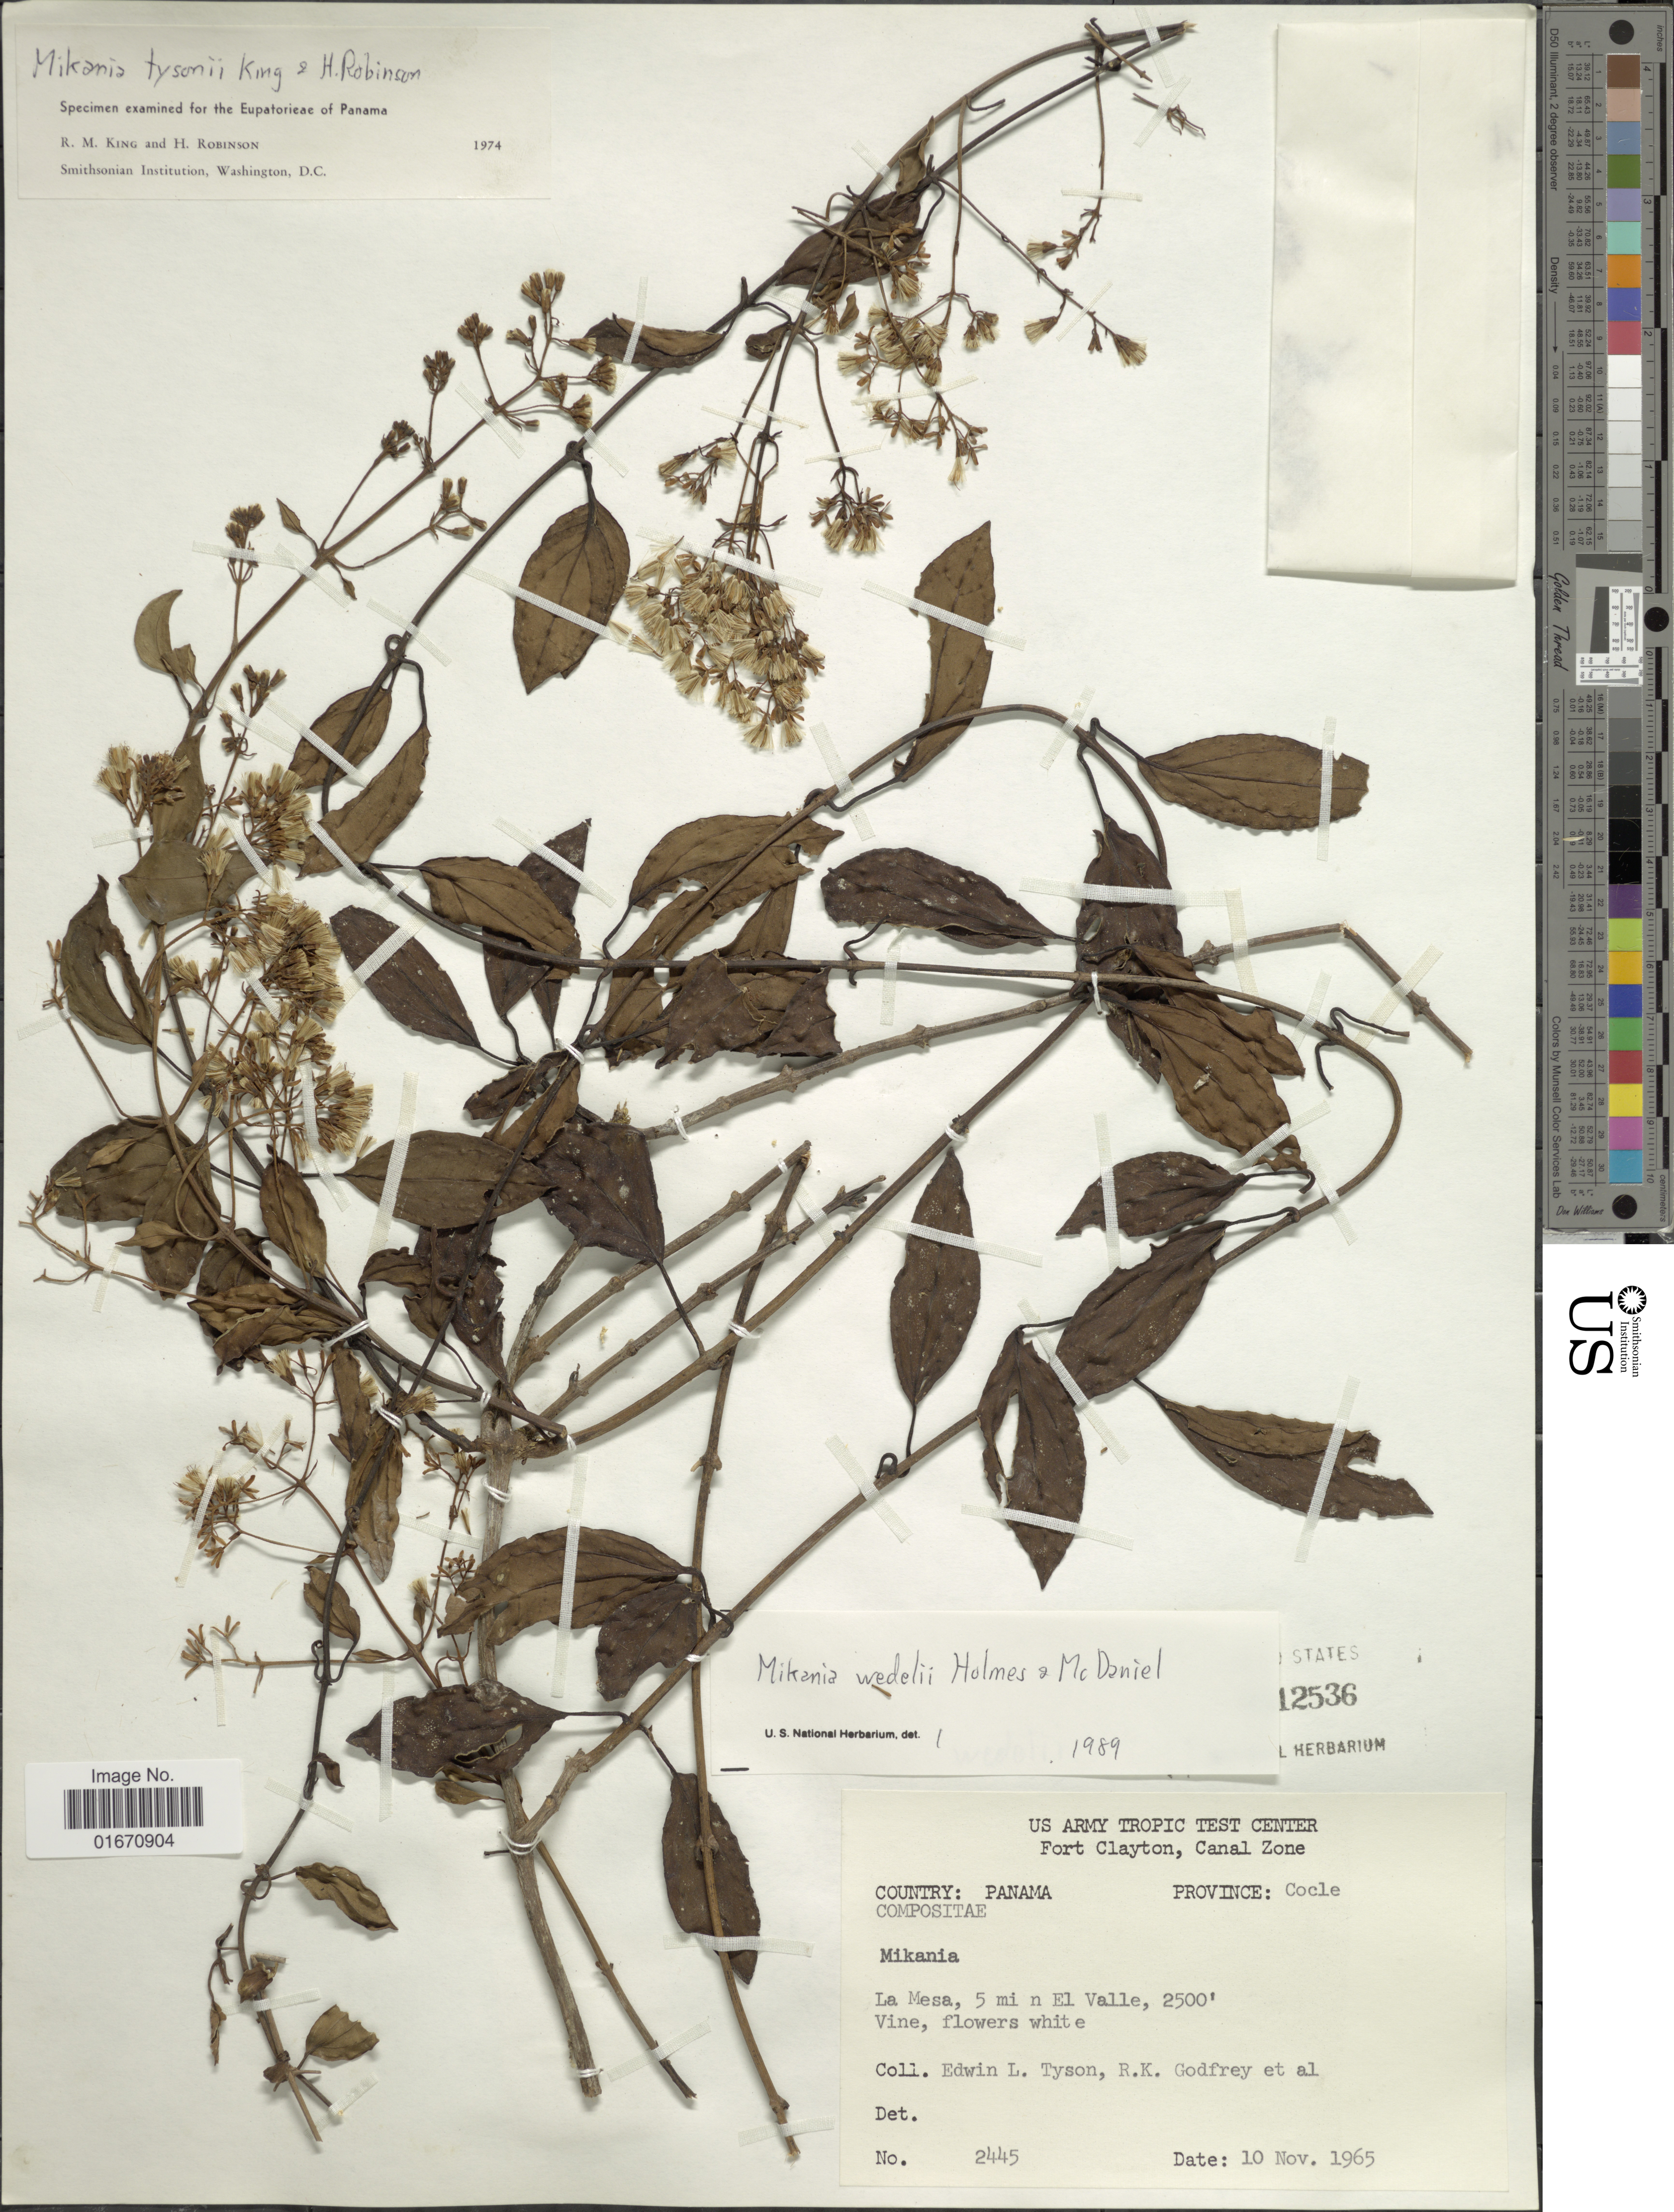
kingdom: Plantae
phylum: Tracheophyta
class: Magnoliopsida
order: Asterales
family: Asteraceae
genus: Mikania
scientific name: Mikania wedelii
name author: W.C. Holmes & McDaniel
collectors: E. L. Tyson, R. K. Godfrey & et al.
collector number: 2445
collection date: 1965-11-10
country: Panama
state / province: Coclé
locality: La Mesa, 5 mi n El Valle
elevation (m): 762